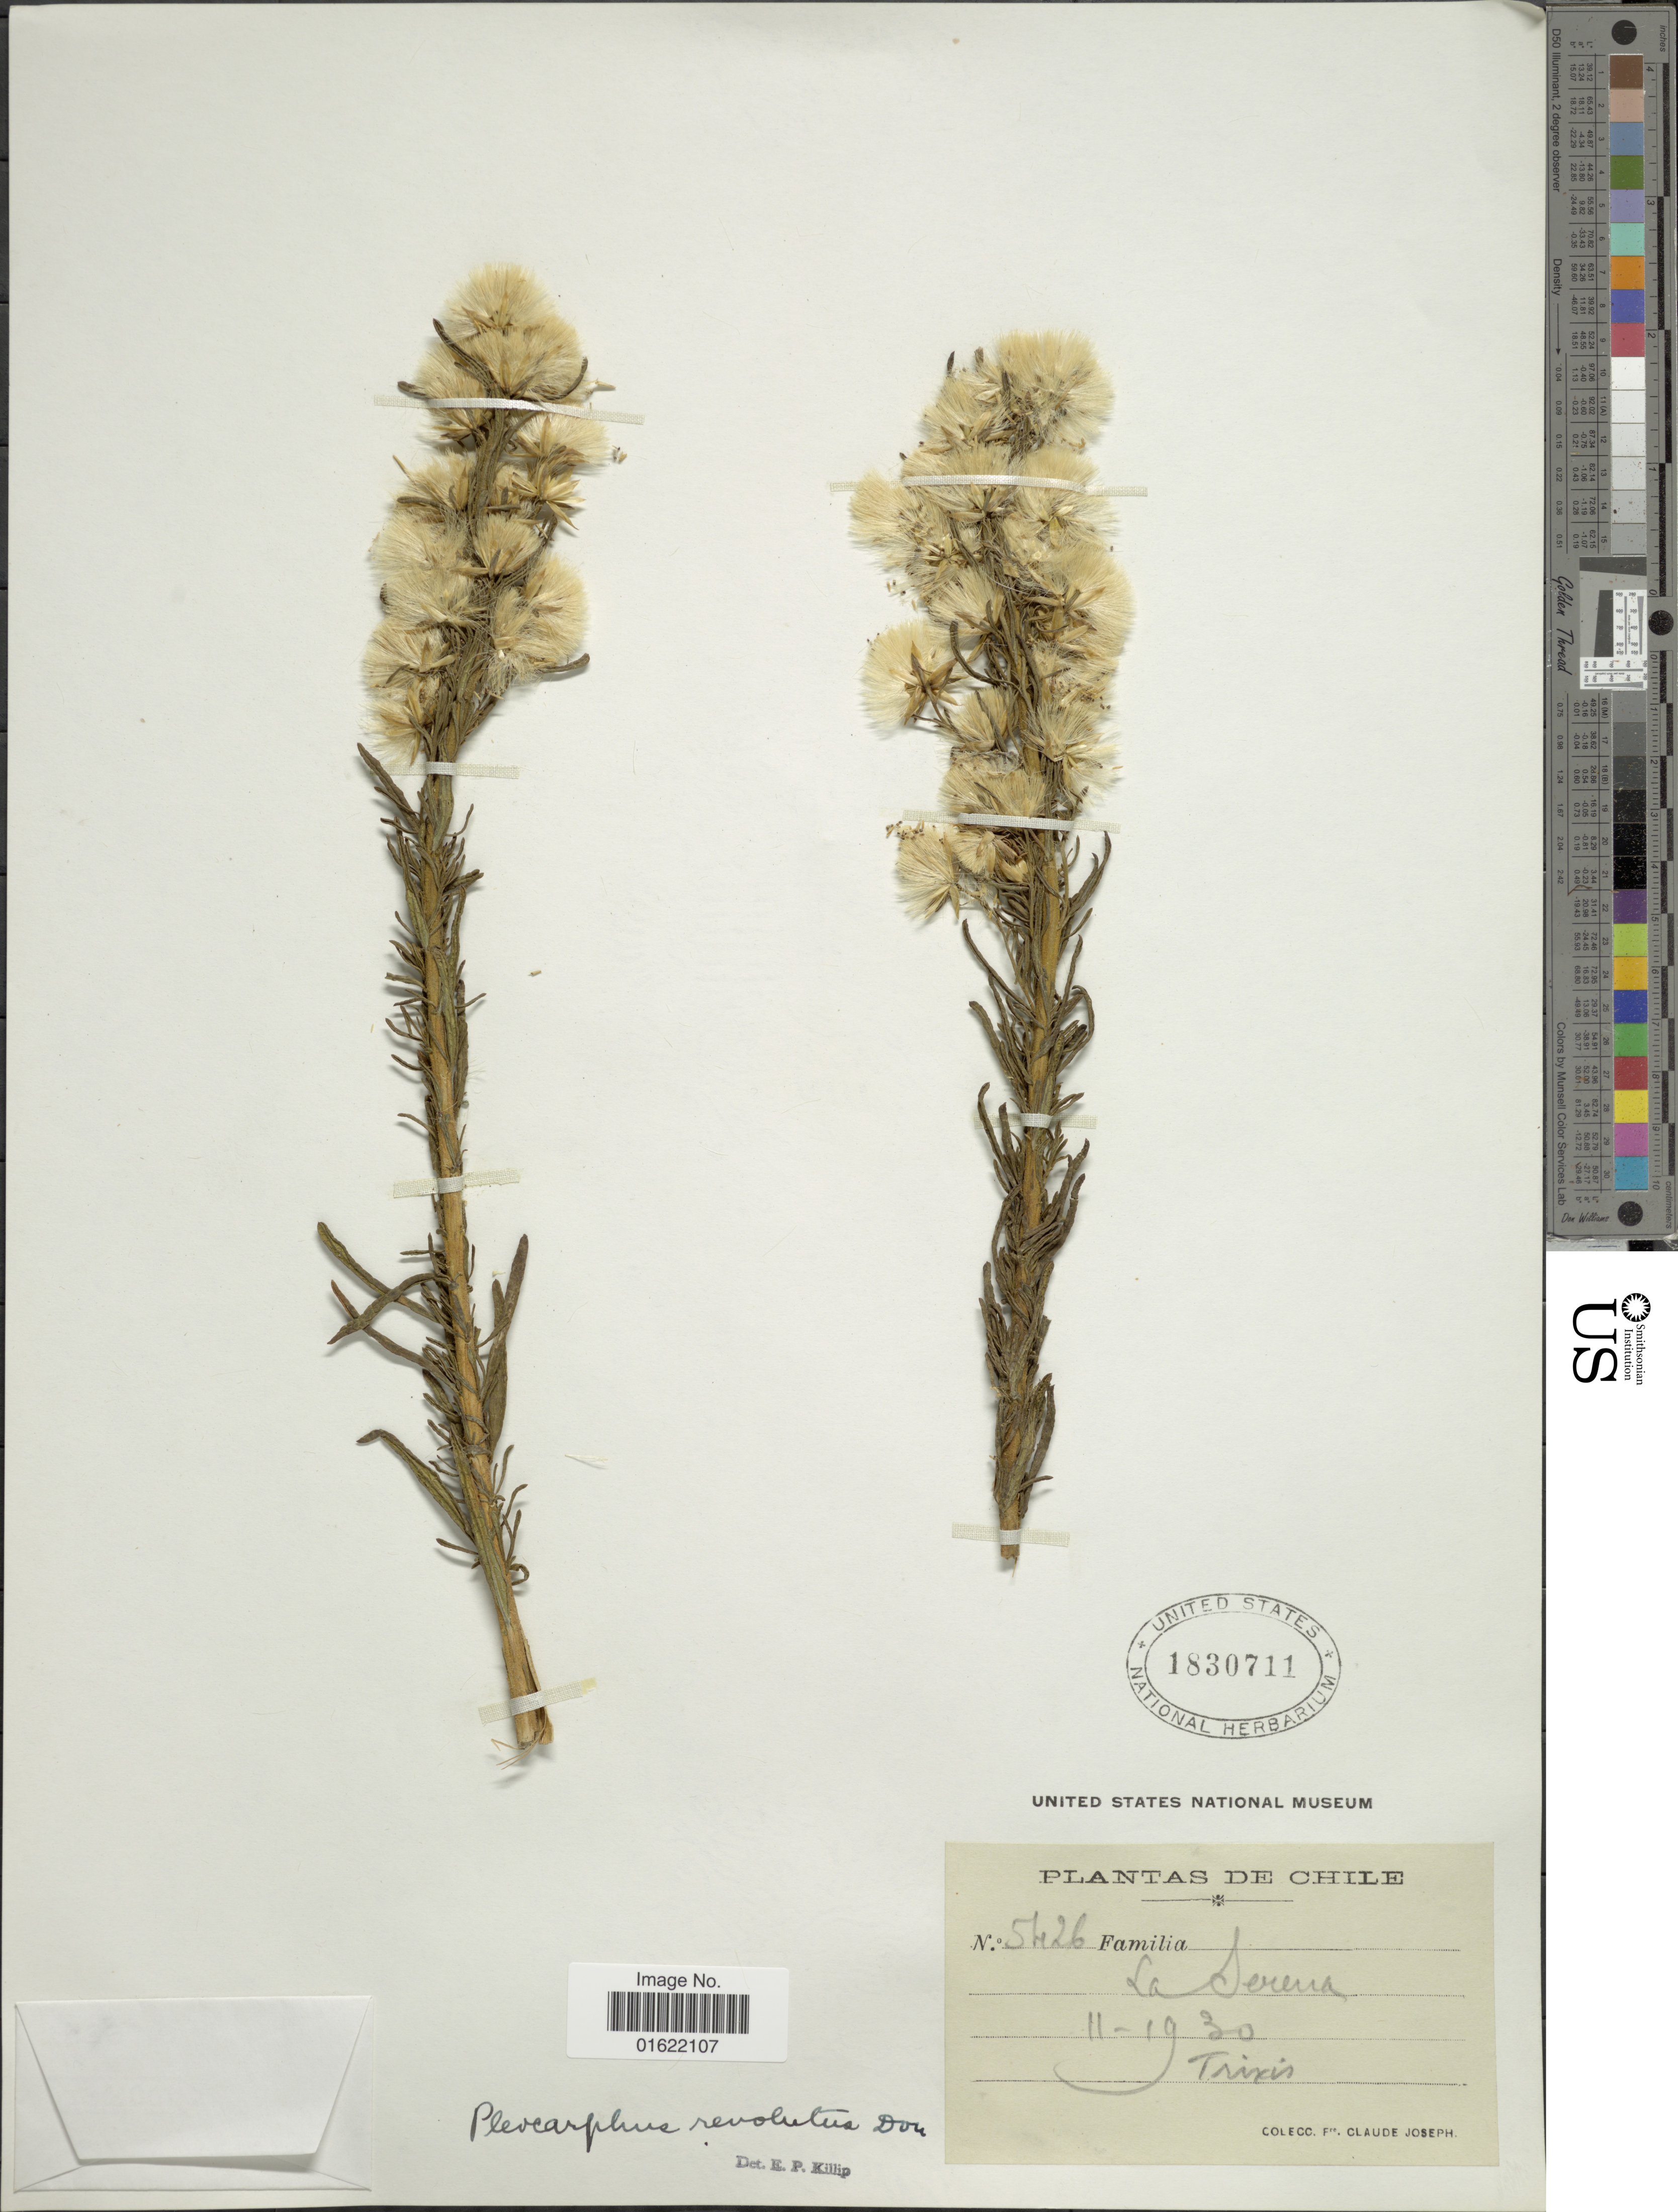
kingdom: Plantae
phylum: Tracheophyta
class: Magnoliopsida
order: Asterales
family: Asteraceae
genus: Pleocarphus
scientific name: Pleocarphus revolutus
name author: D. Don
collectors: Bro. Claude-Joseph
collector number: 5426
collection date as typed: Transcribed d/m/y: 19/11/30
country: Chile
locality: La Serena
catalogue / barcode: US 1830711